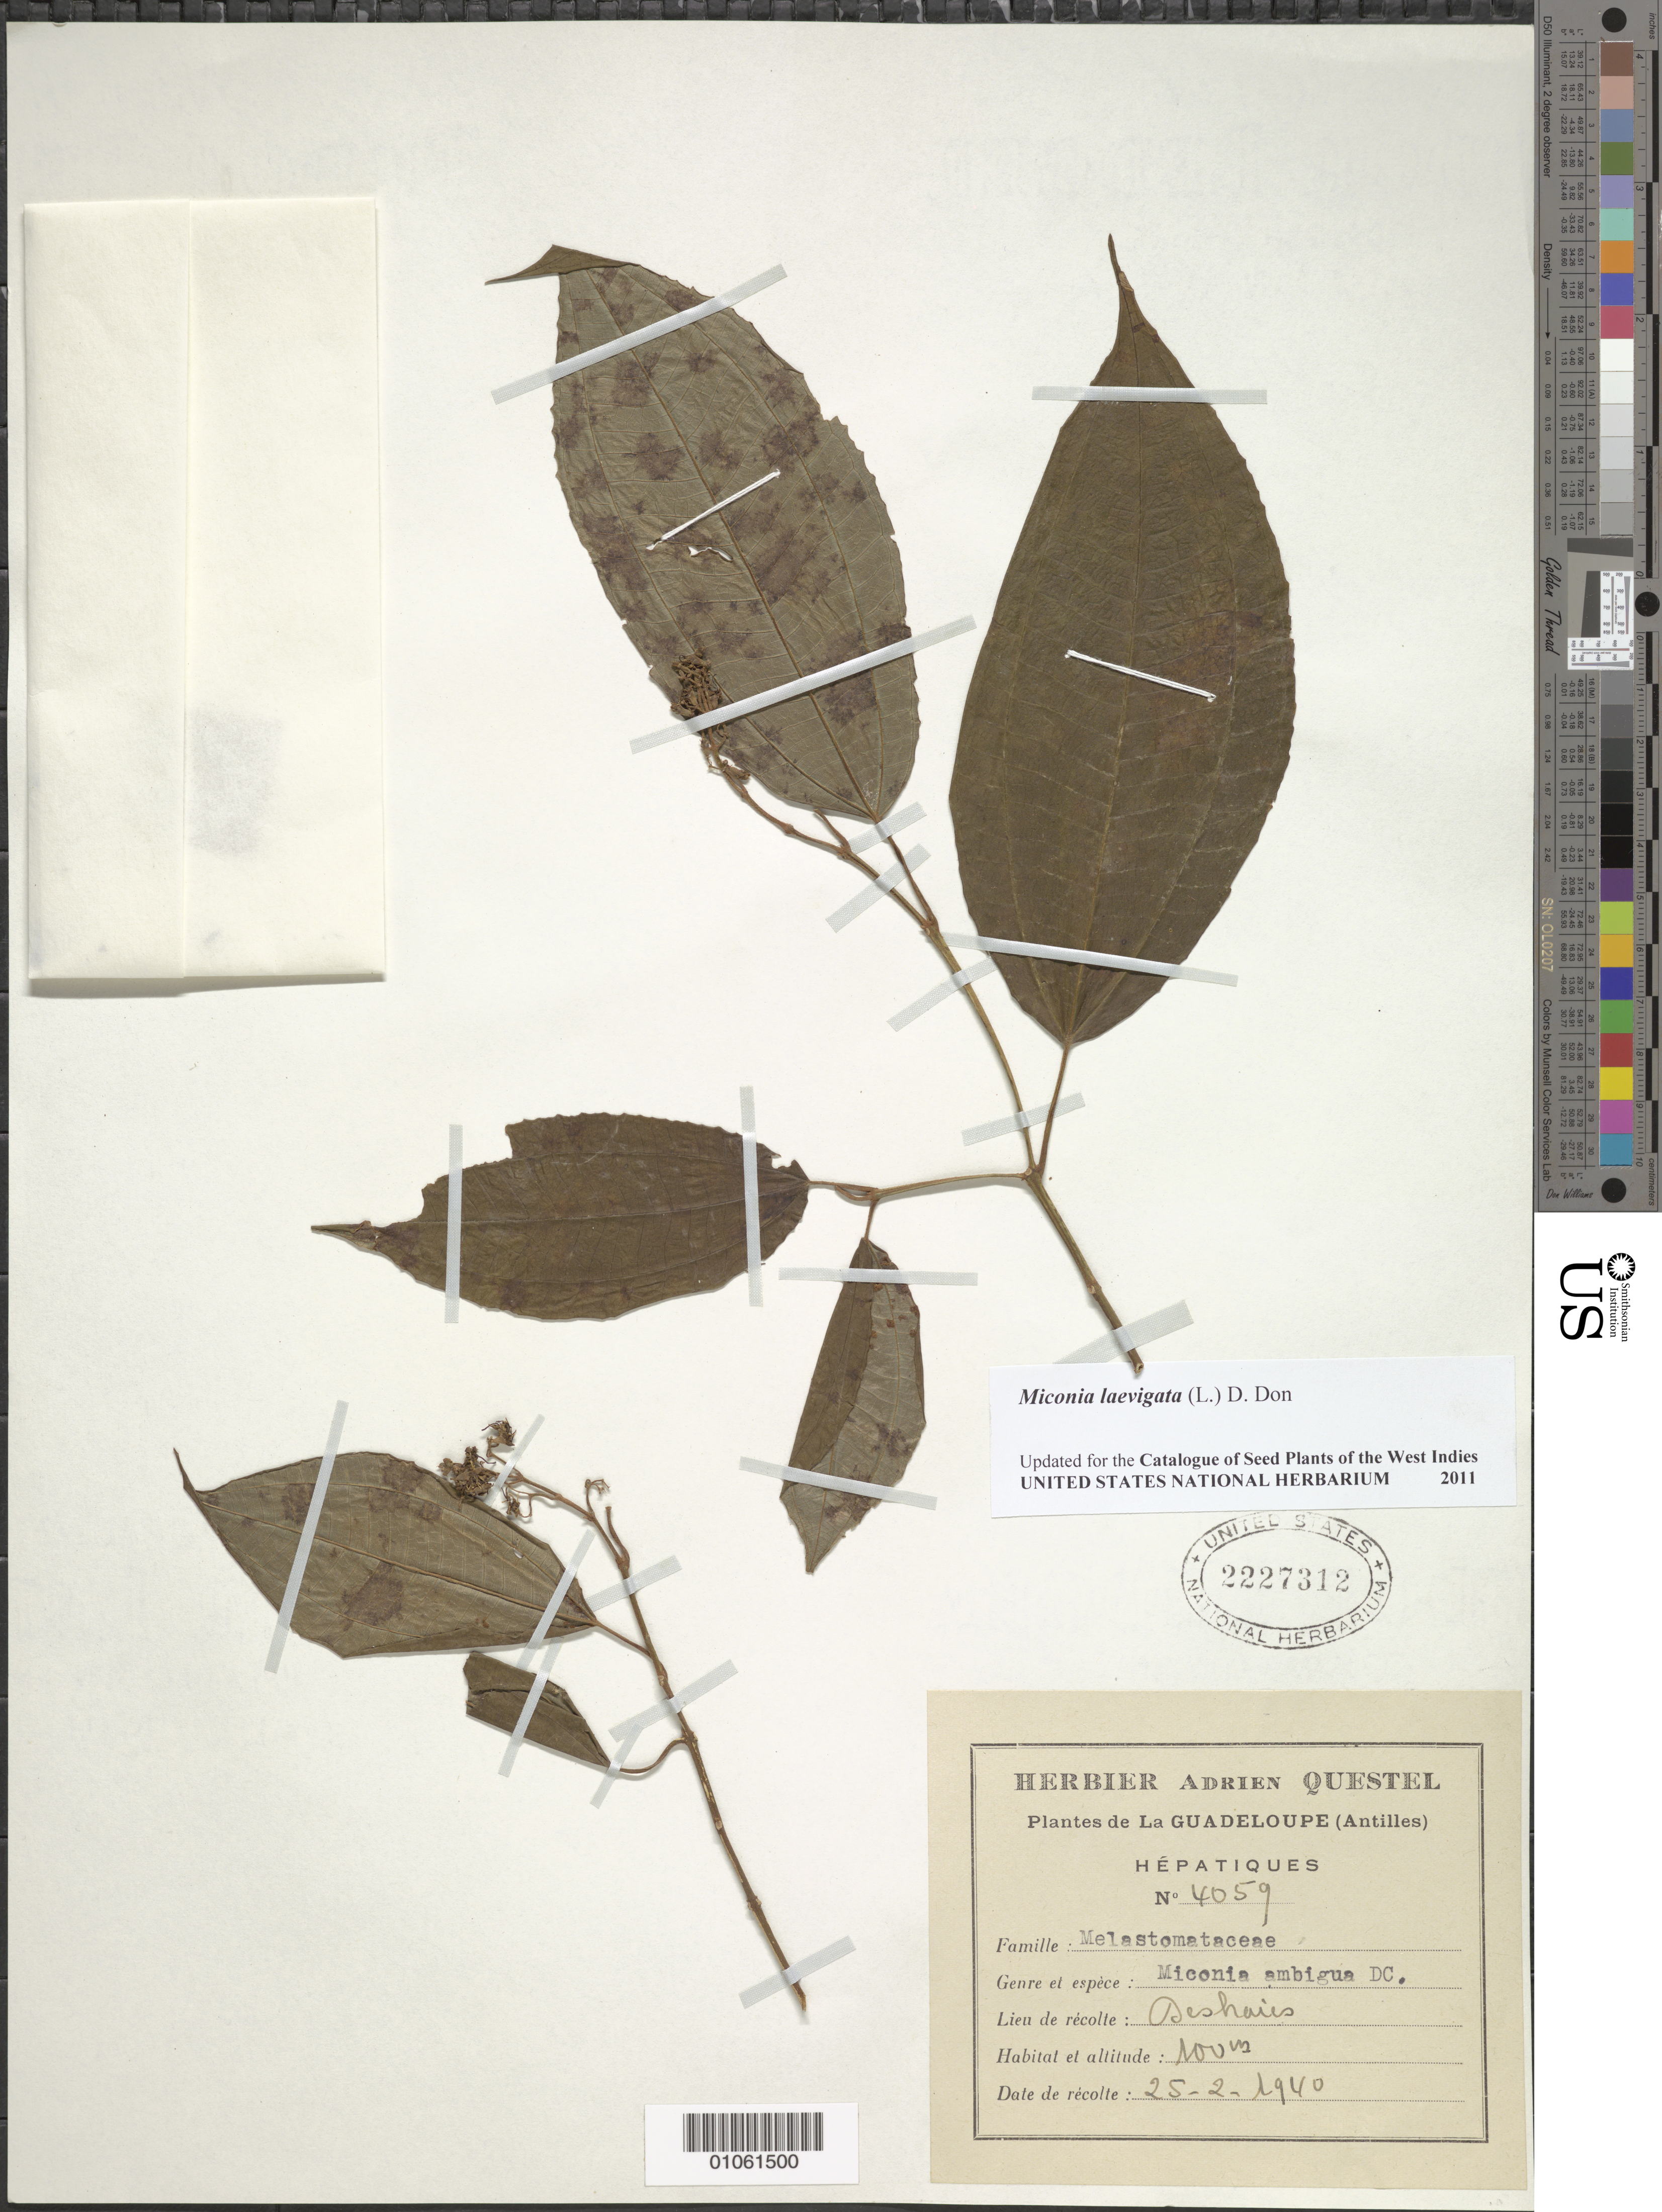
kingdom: Plantae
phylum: Tracheophyta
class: Magnoliopsida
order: Myrtales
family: Melastomataceae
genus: Miconia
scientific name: Miconia laevigata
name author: (L.) D. Don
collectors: A. Questel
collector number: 4059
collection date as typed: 25 Feb 1940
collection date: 1940-02-25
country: Guadeloupe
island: Basse Terre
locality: Deshaies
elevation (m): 100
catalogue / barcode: US 2227312